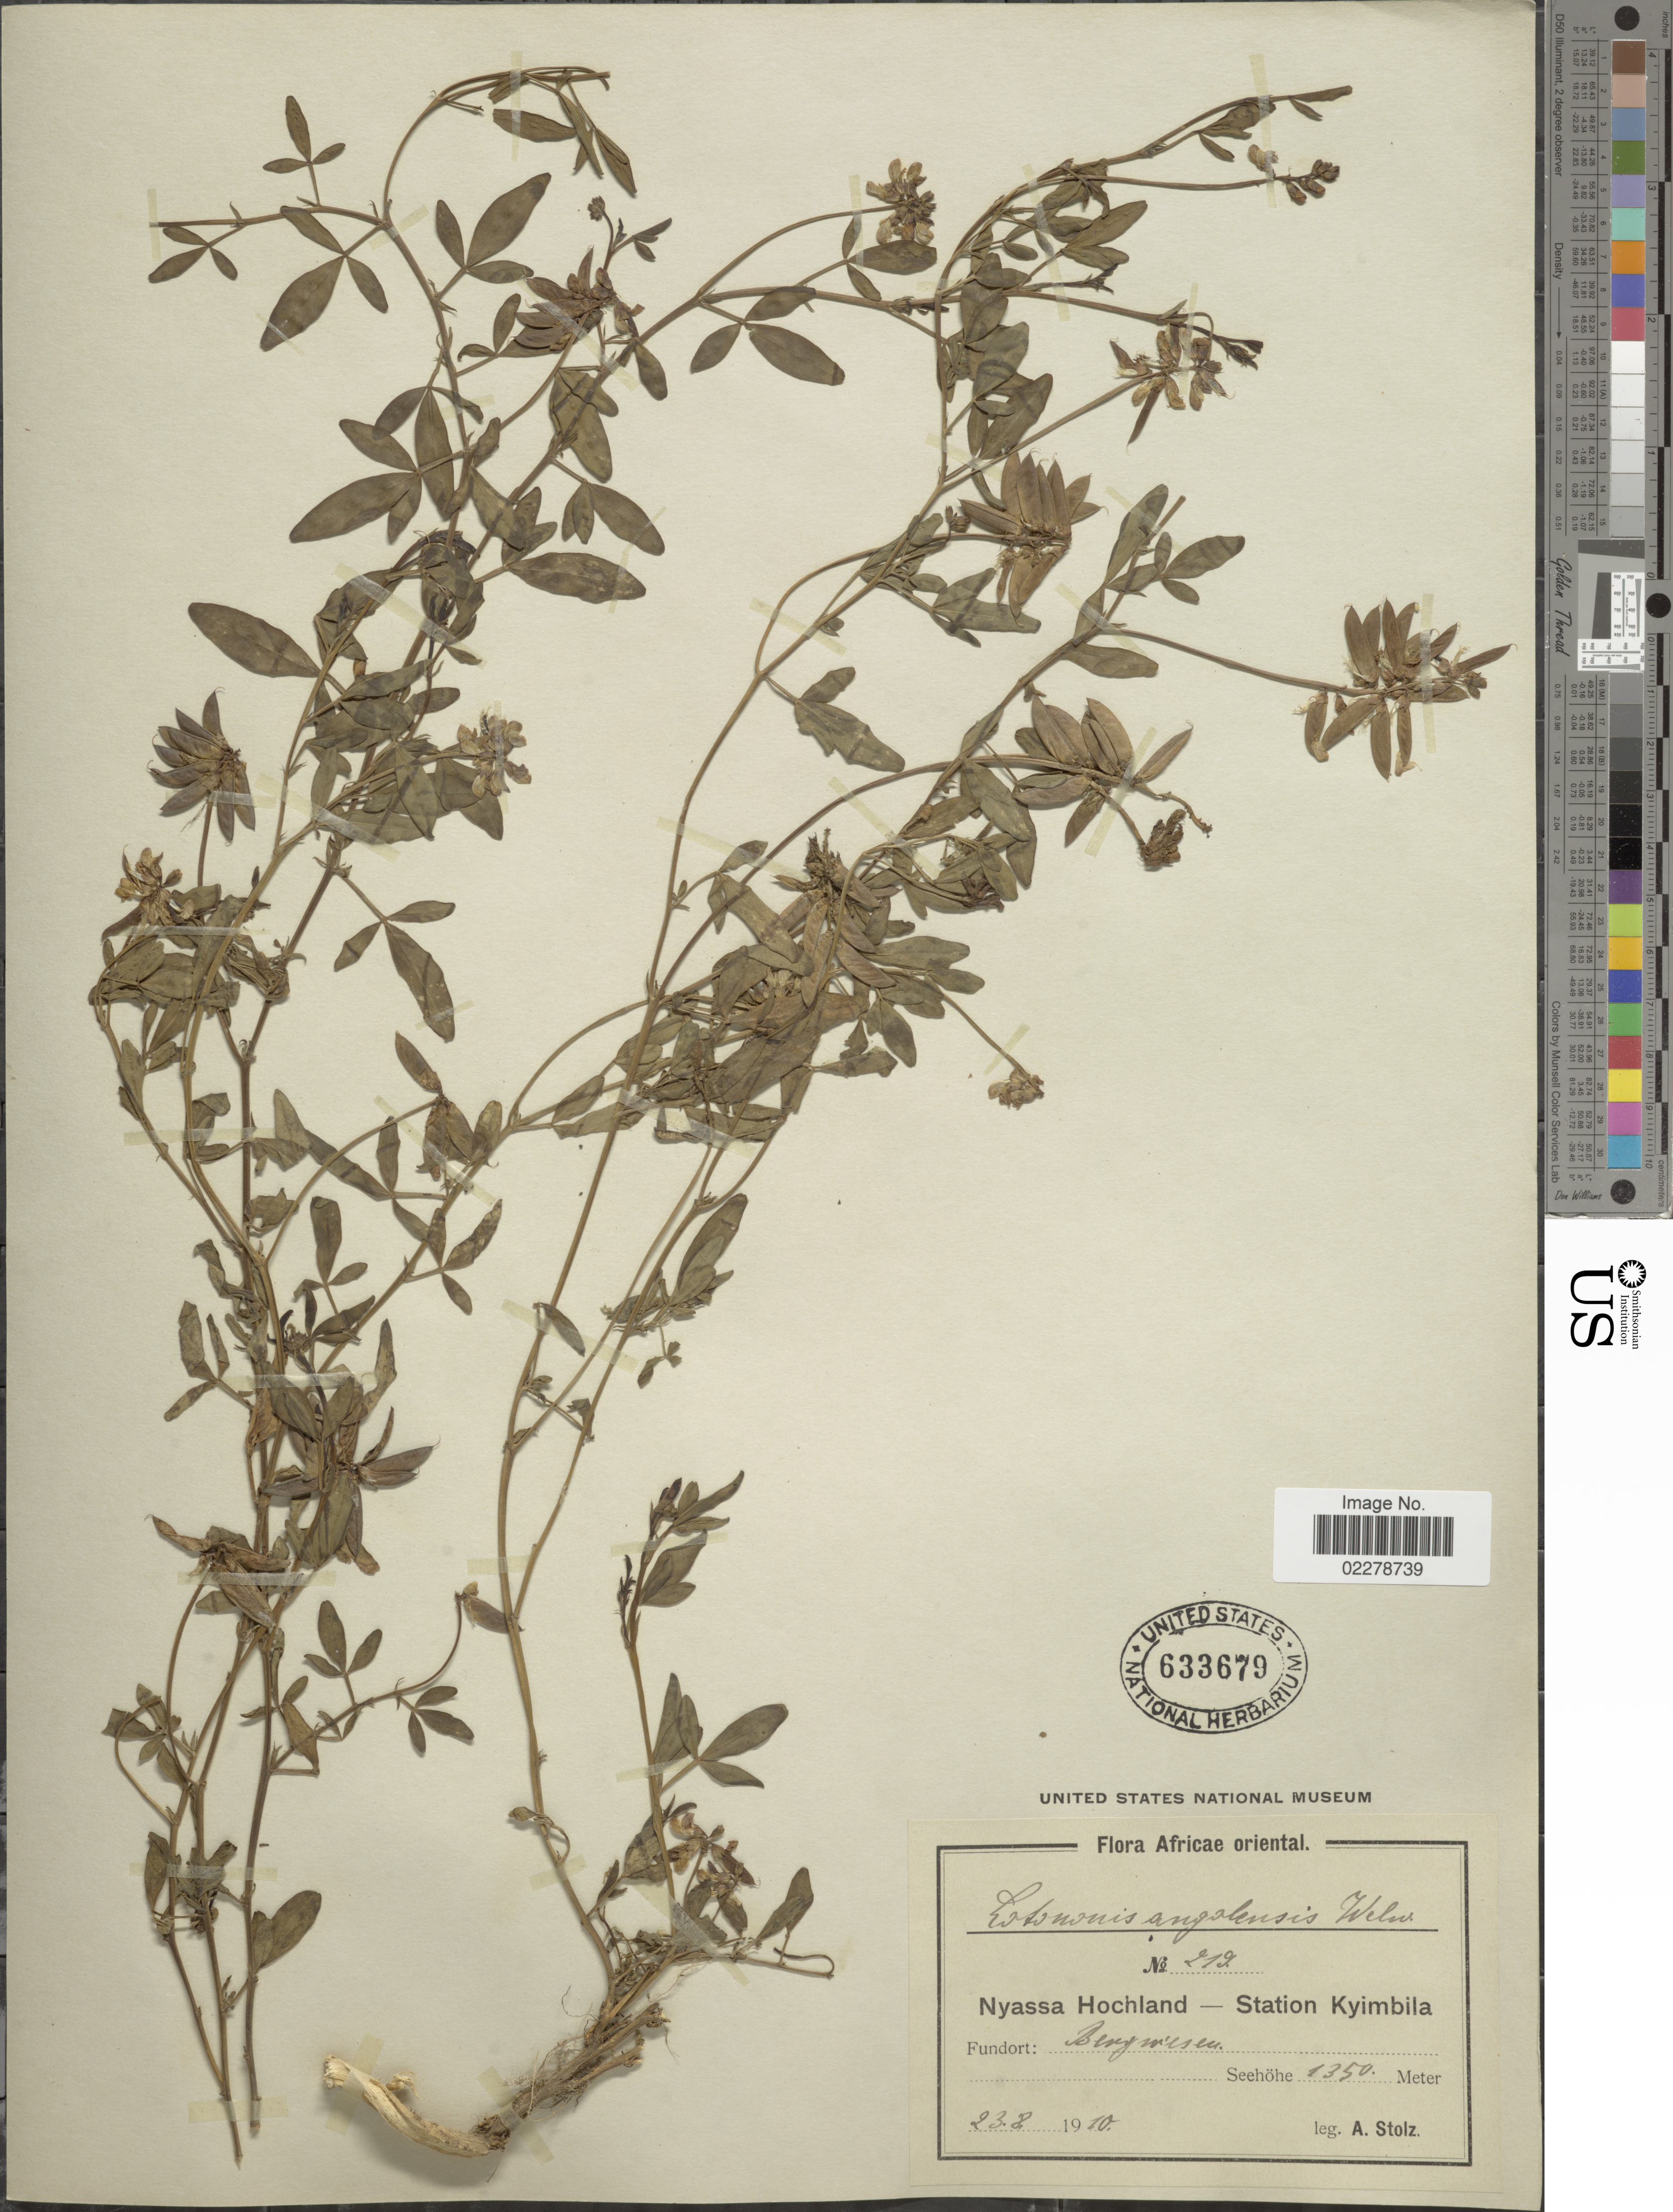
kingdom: Plantae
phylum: Tracheophyta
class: Magnoliopsida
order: Fabales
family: Fabaceae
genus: Lotononis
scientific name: Lotononis angolensis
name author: Baker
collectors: A. Stolz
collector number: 219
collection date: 1910-08-23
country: Tanzania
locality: Africae oriental. Nyassa Hochland - Station Kyimbila.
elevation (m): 1350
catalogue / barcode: US 633679